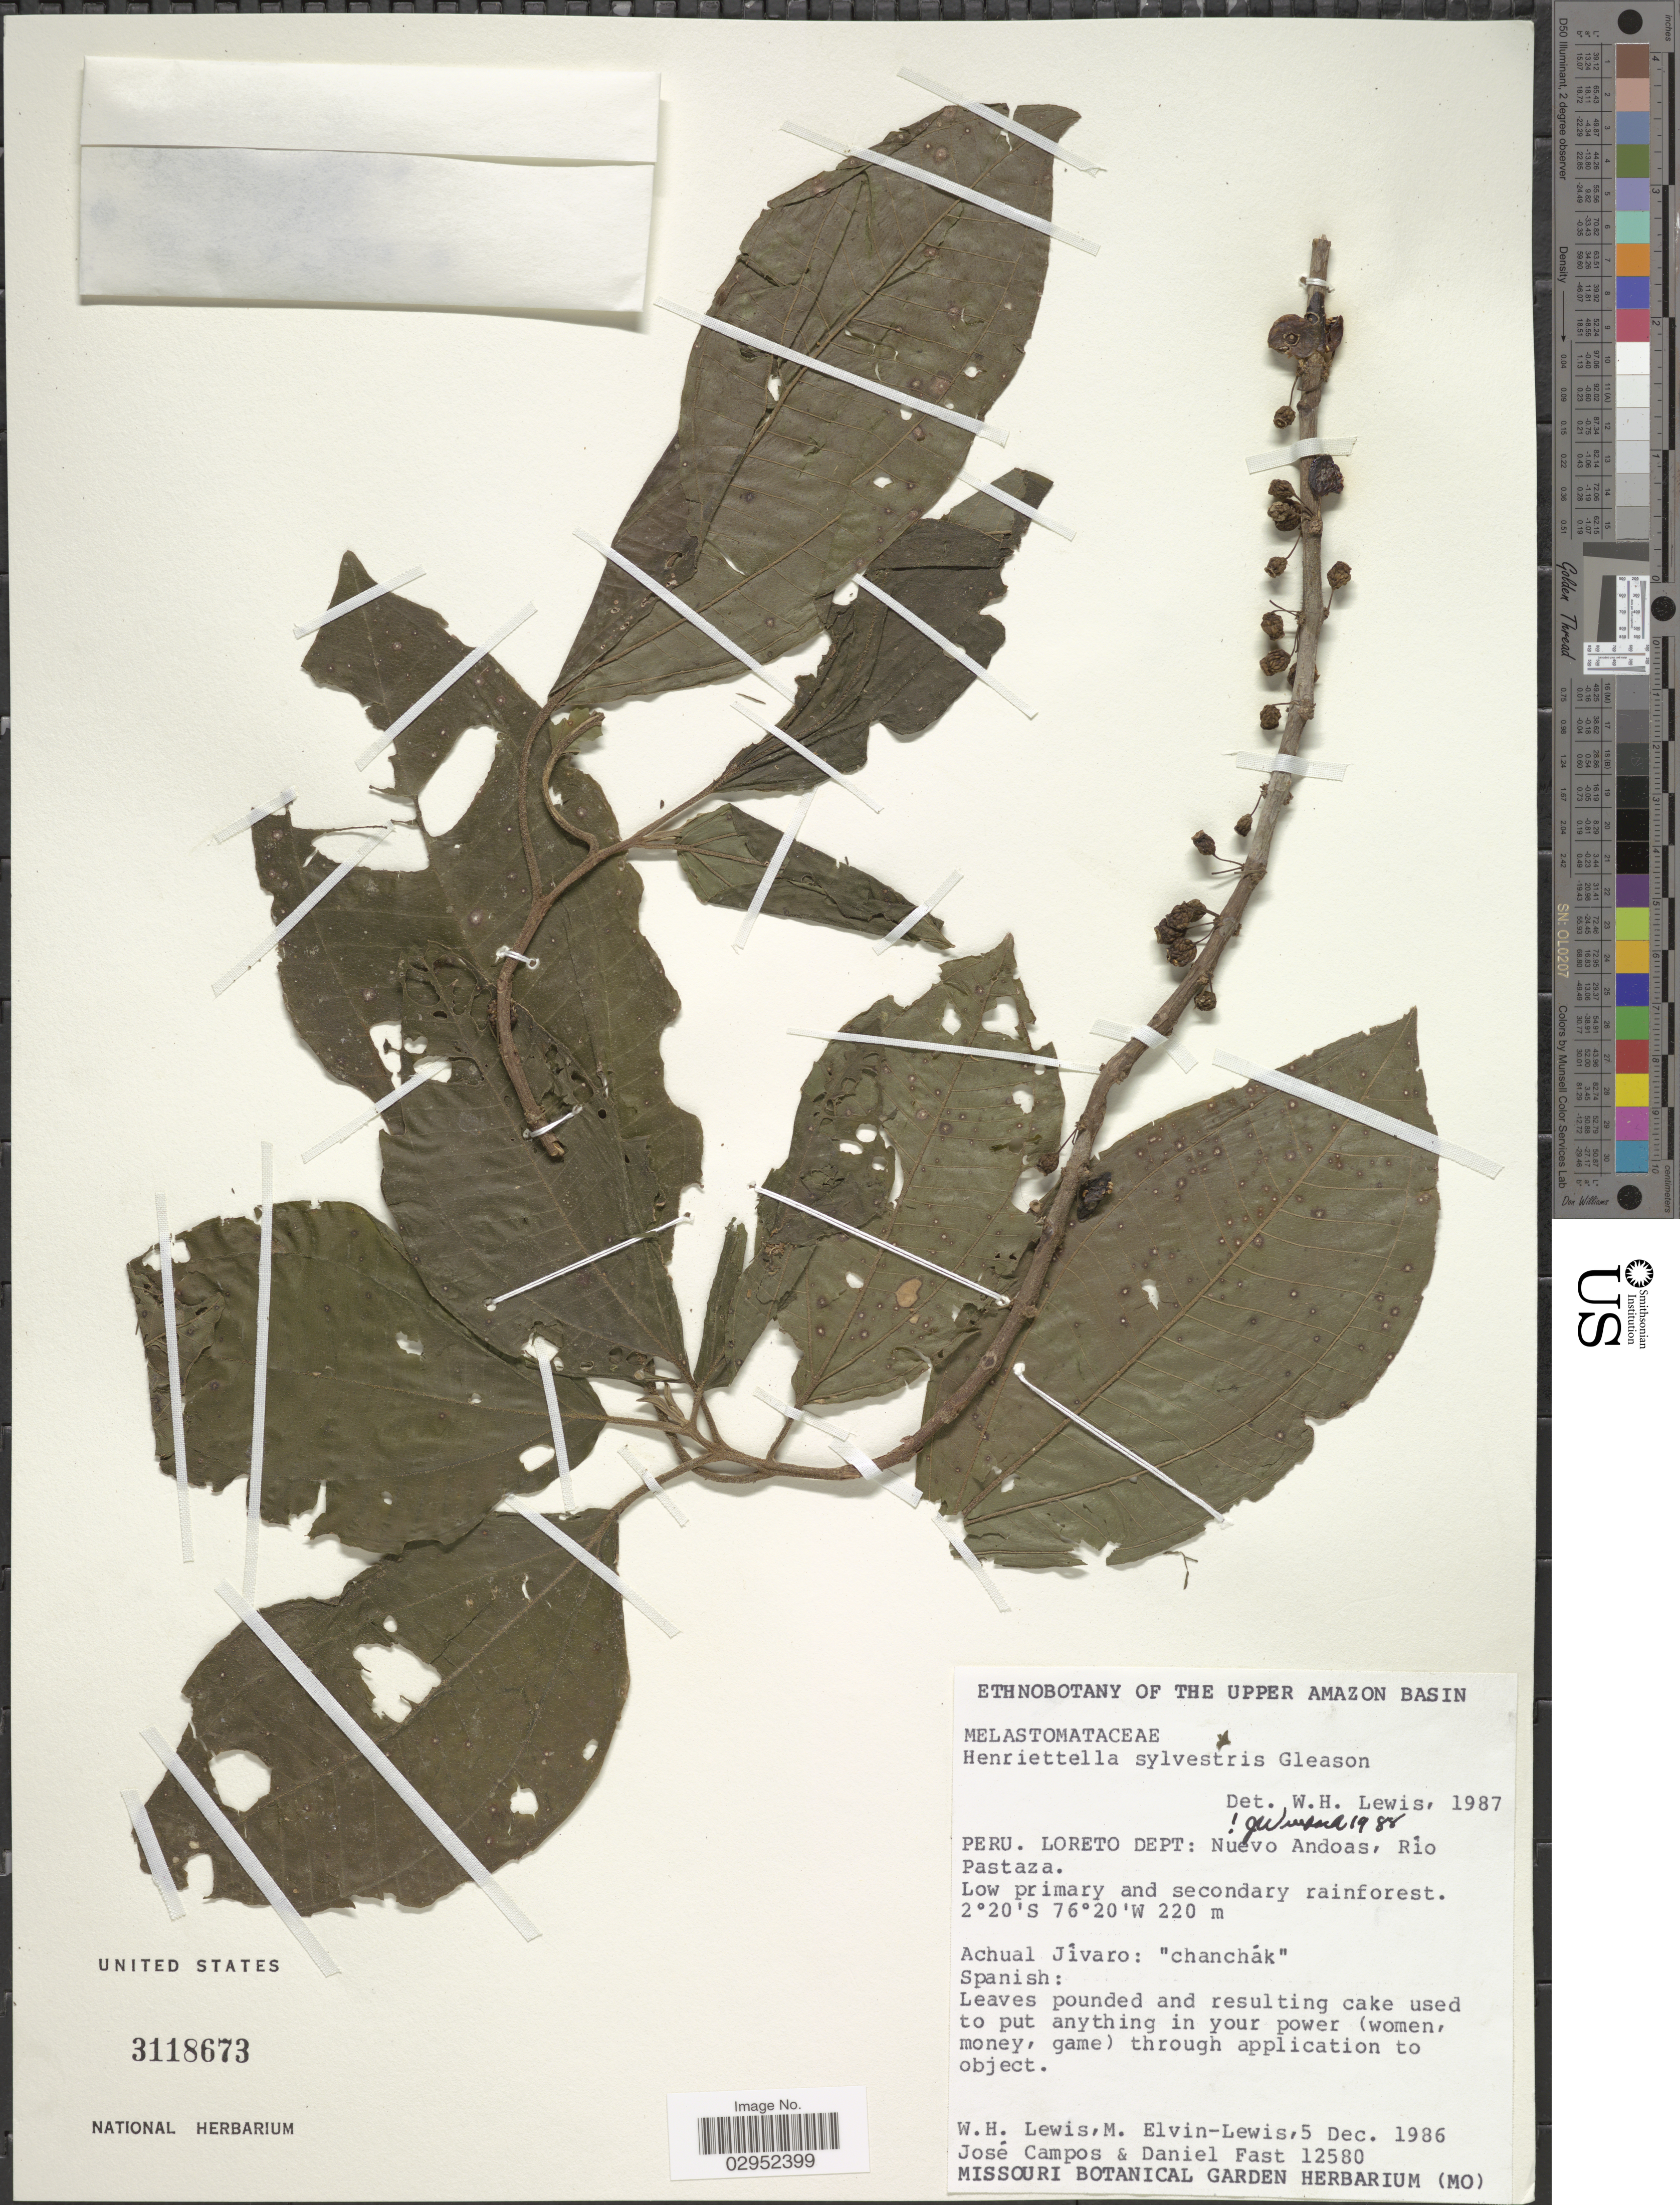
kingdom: Plantae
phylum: Tracheophyta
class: Magnoliopsida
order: Myrtales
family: Melastomataceae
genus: Henriettea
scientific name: Henriettea fascicularis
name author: (Sw.) M. Gómez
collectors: W. H. Lewis, M. Elvin-Lewis, J. Campos & D. Fast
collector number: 12580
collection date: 1986-12-05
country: Peru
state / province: Loreto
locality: Loreto Dept: Nuevo Andoas, Río Pastaza.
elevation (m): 220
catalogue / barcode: US 3118673